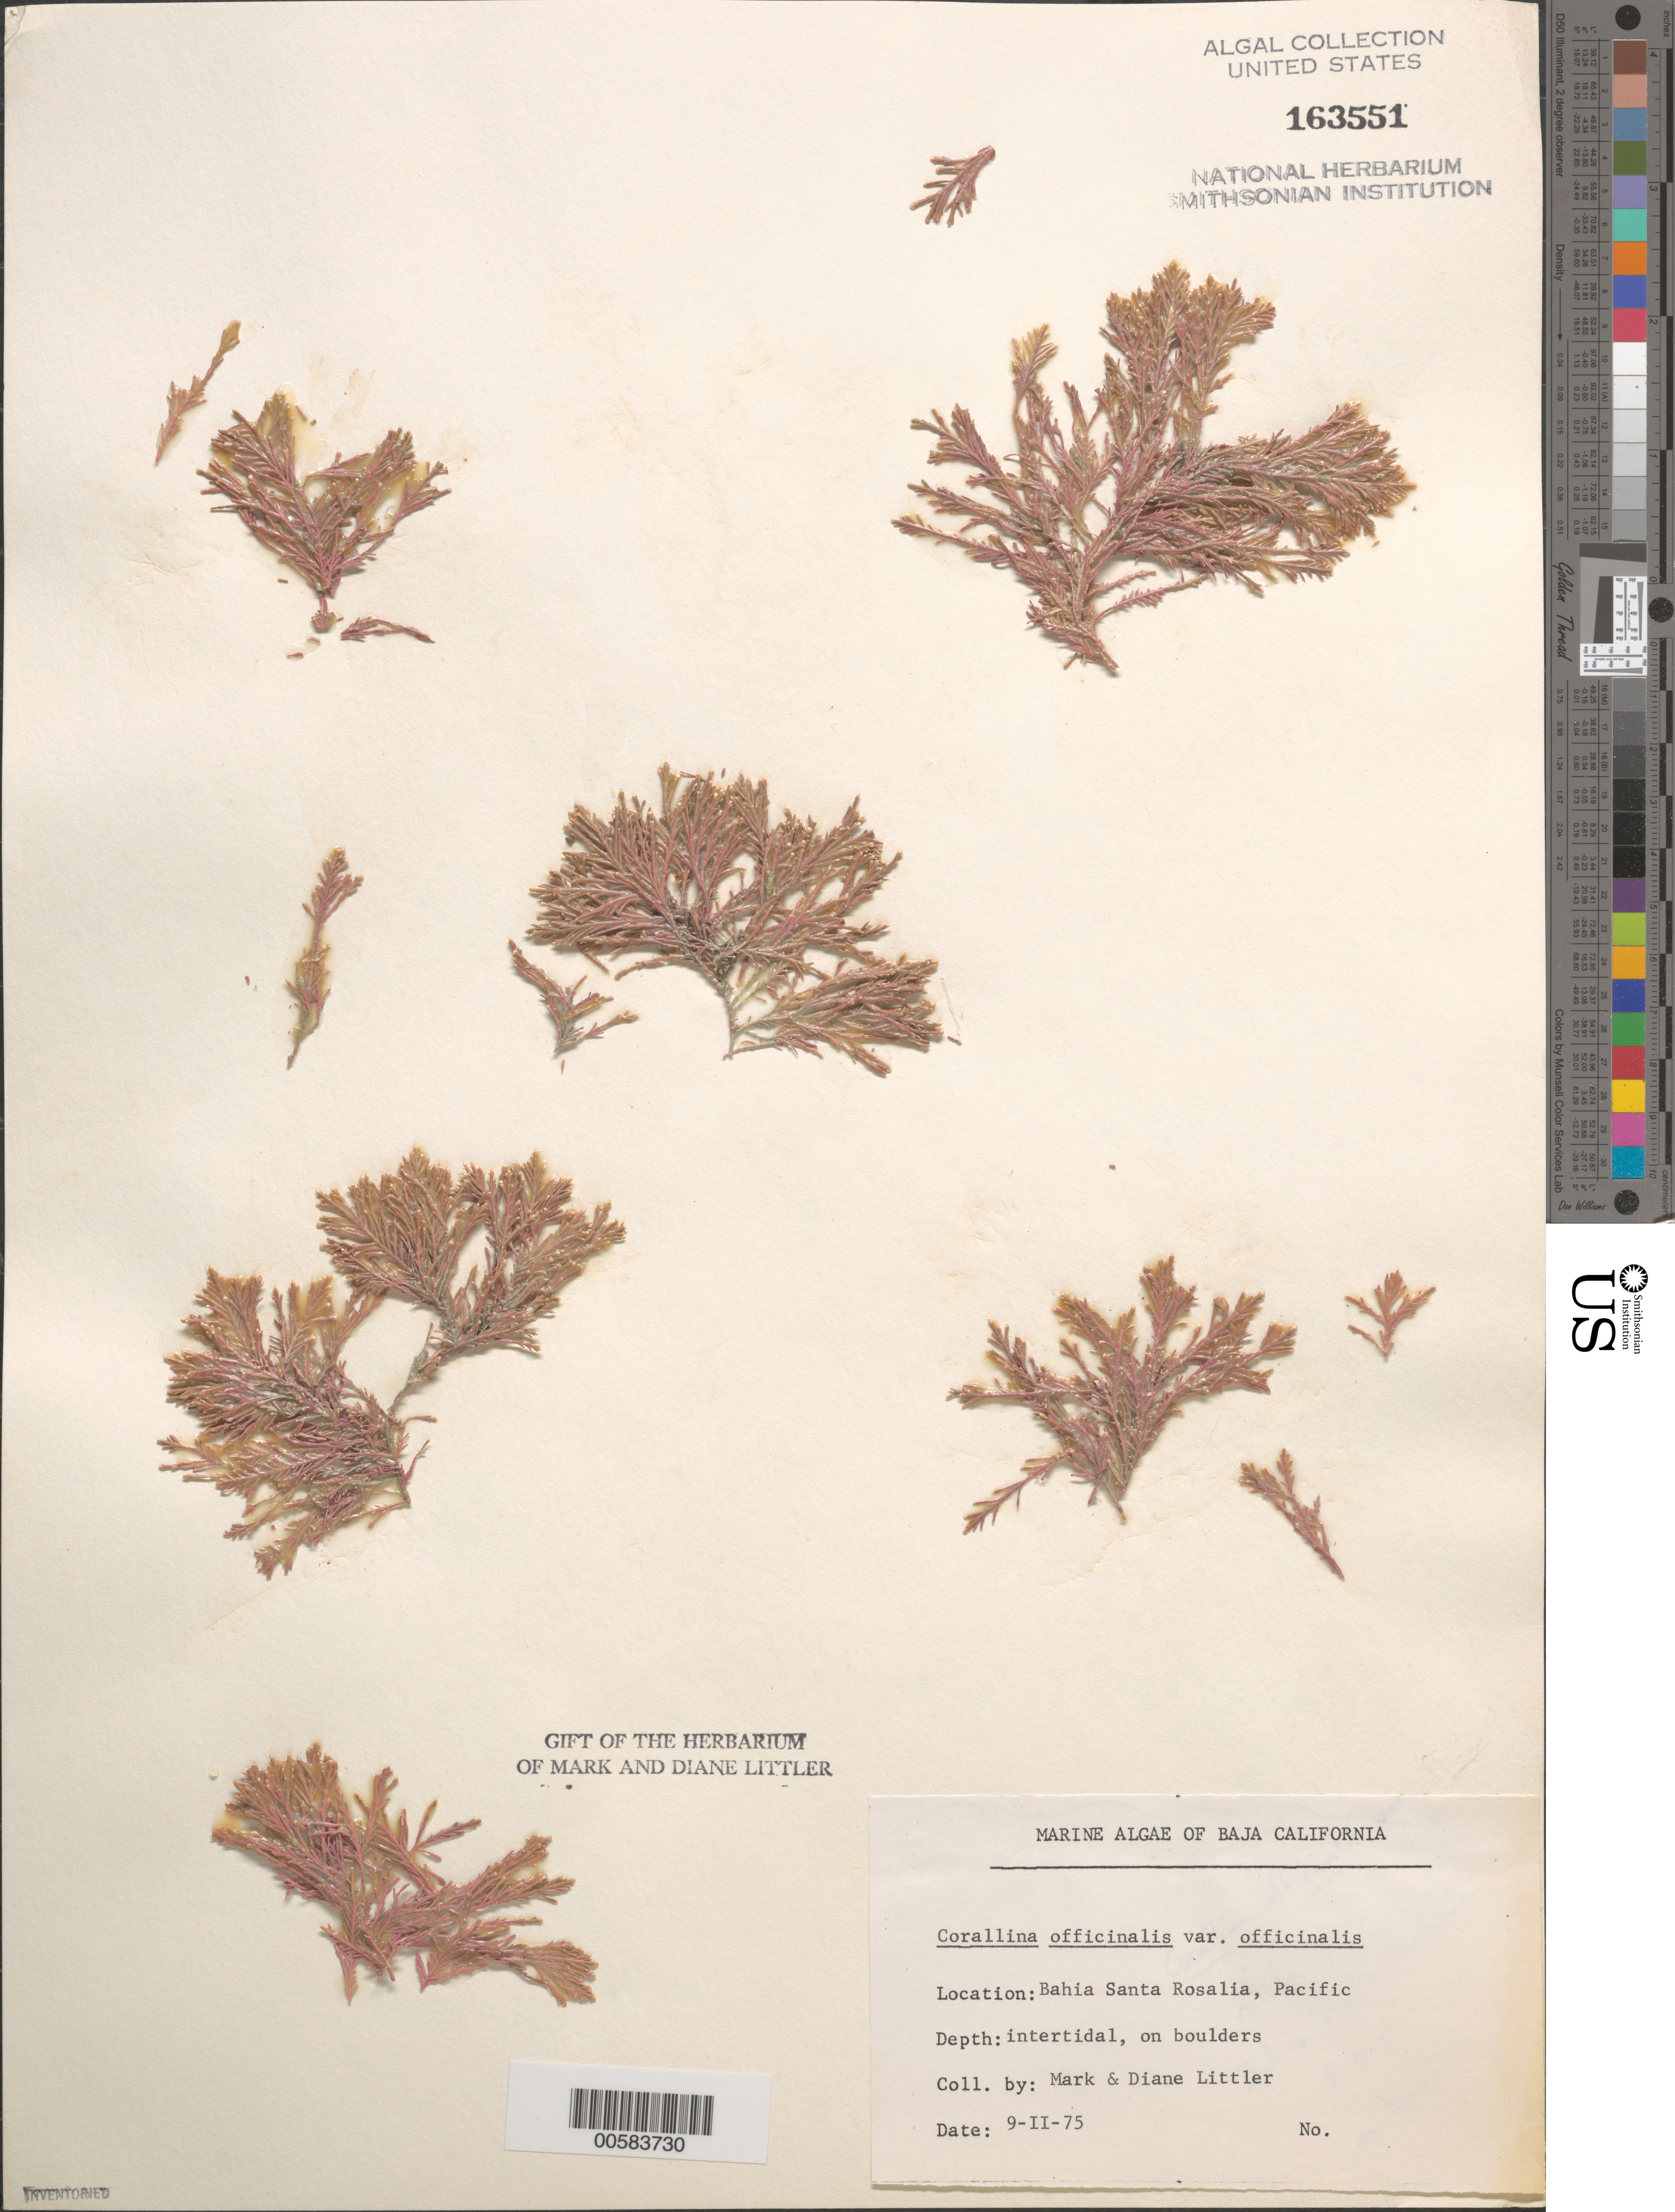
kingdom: Plantae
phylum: Rhodophyta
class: Florideophyceae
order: Corallinales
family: Corallinaceae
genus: Corallina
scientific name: Corallina officinalis var. officinalis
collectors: M. M. Littler & D. S. Littler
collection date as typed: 09 Feb 1975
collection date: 1975-02-09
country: Mexico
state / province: Baja California Sur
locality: Bahia Santa Rosalia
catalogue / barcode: US 163551